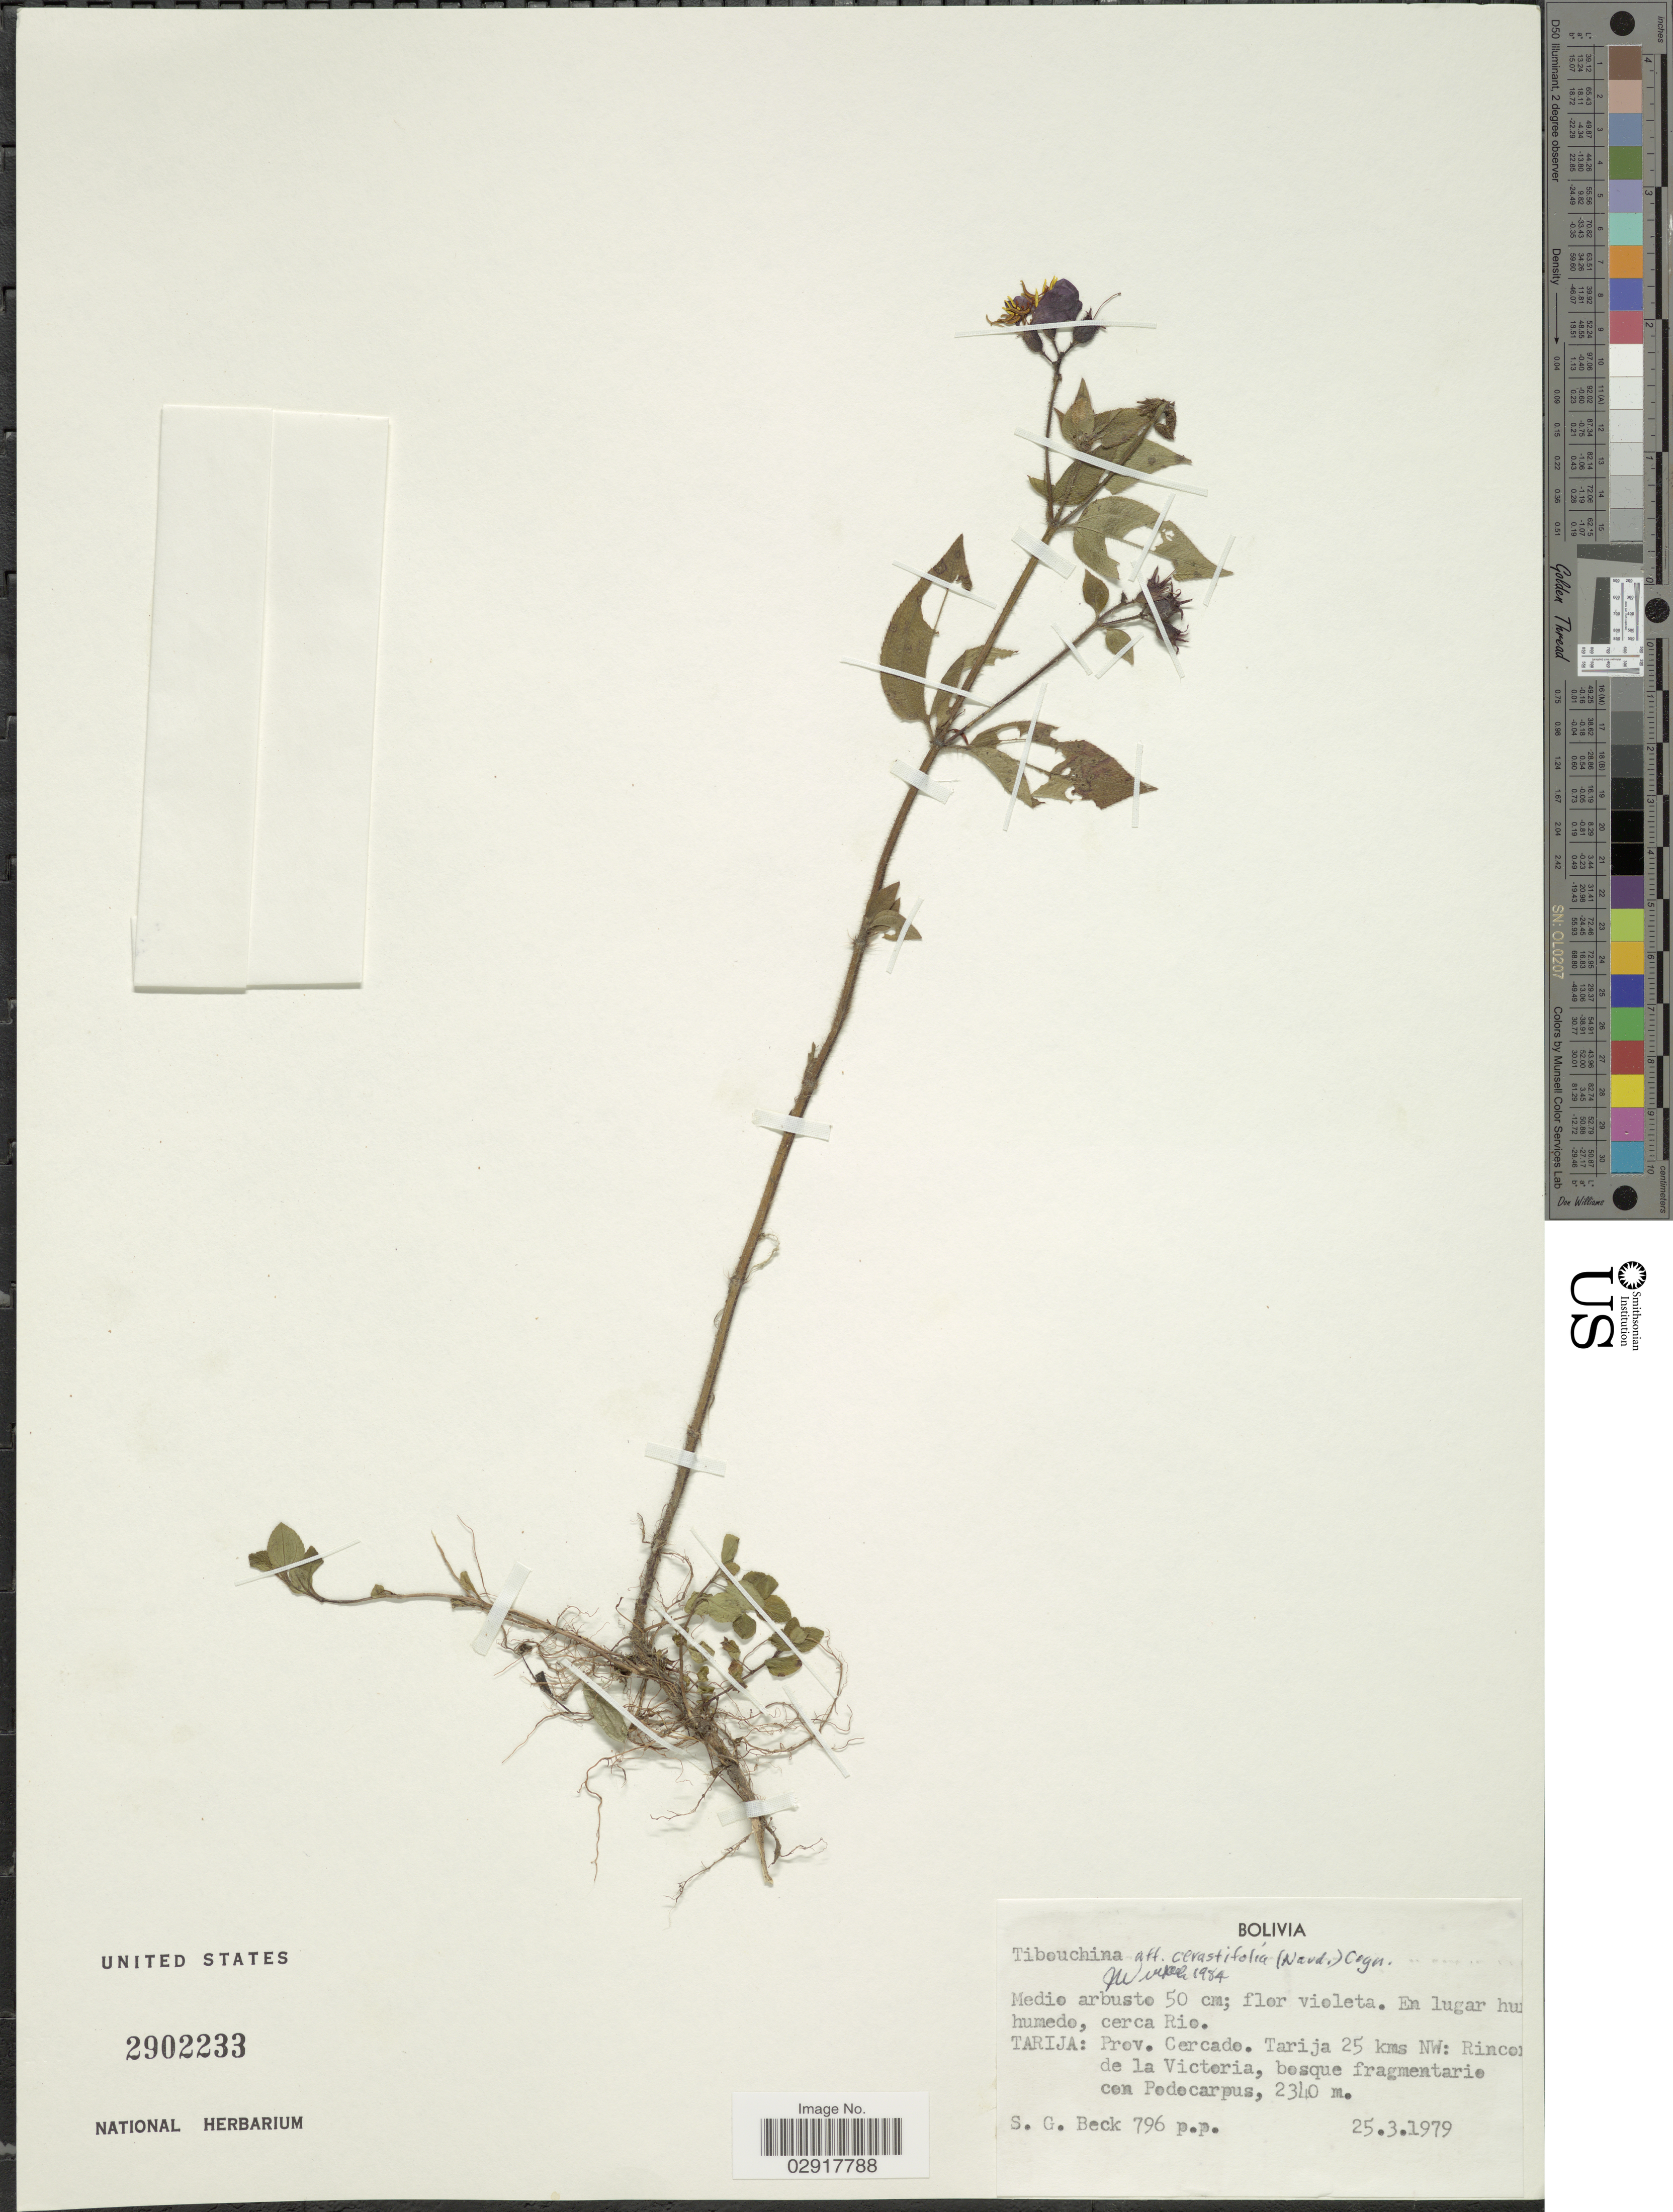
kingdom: Plantae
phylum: Tracheophyta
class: Magnoliopsida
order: Myrtales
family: Melastomataceae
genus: Chaetogastra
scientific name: Chaetogastra cerastifolia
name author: (Naudin) P.J.F. Guim. & Michelang.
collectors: S. G. Beck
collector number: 796p.p.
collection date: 1979-03-25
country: Bolivia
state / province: Tarija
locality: Cerca Rio. Prov. Cercado. Tarija 25 kms NW: Rincon de la Victoria.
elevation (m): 2340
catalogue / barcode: US 2902233